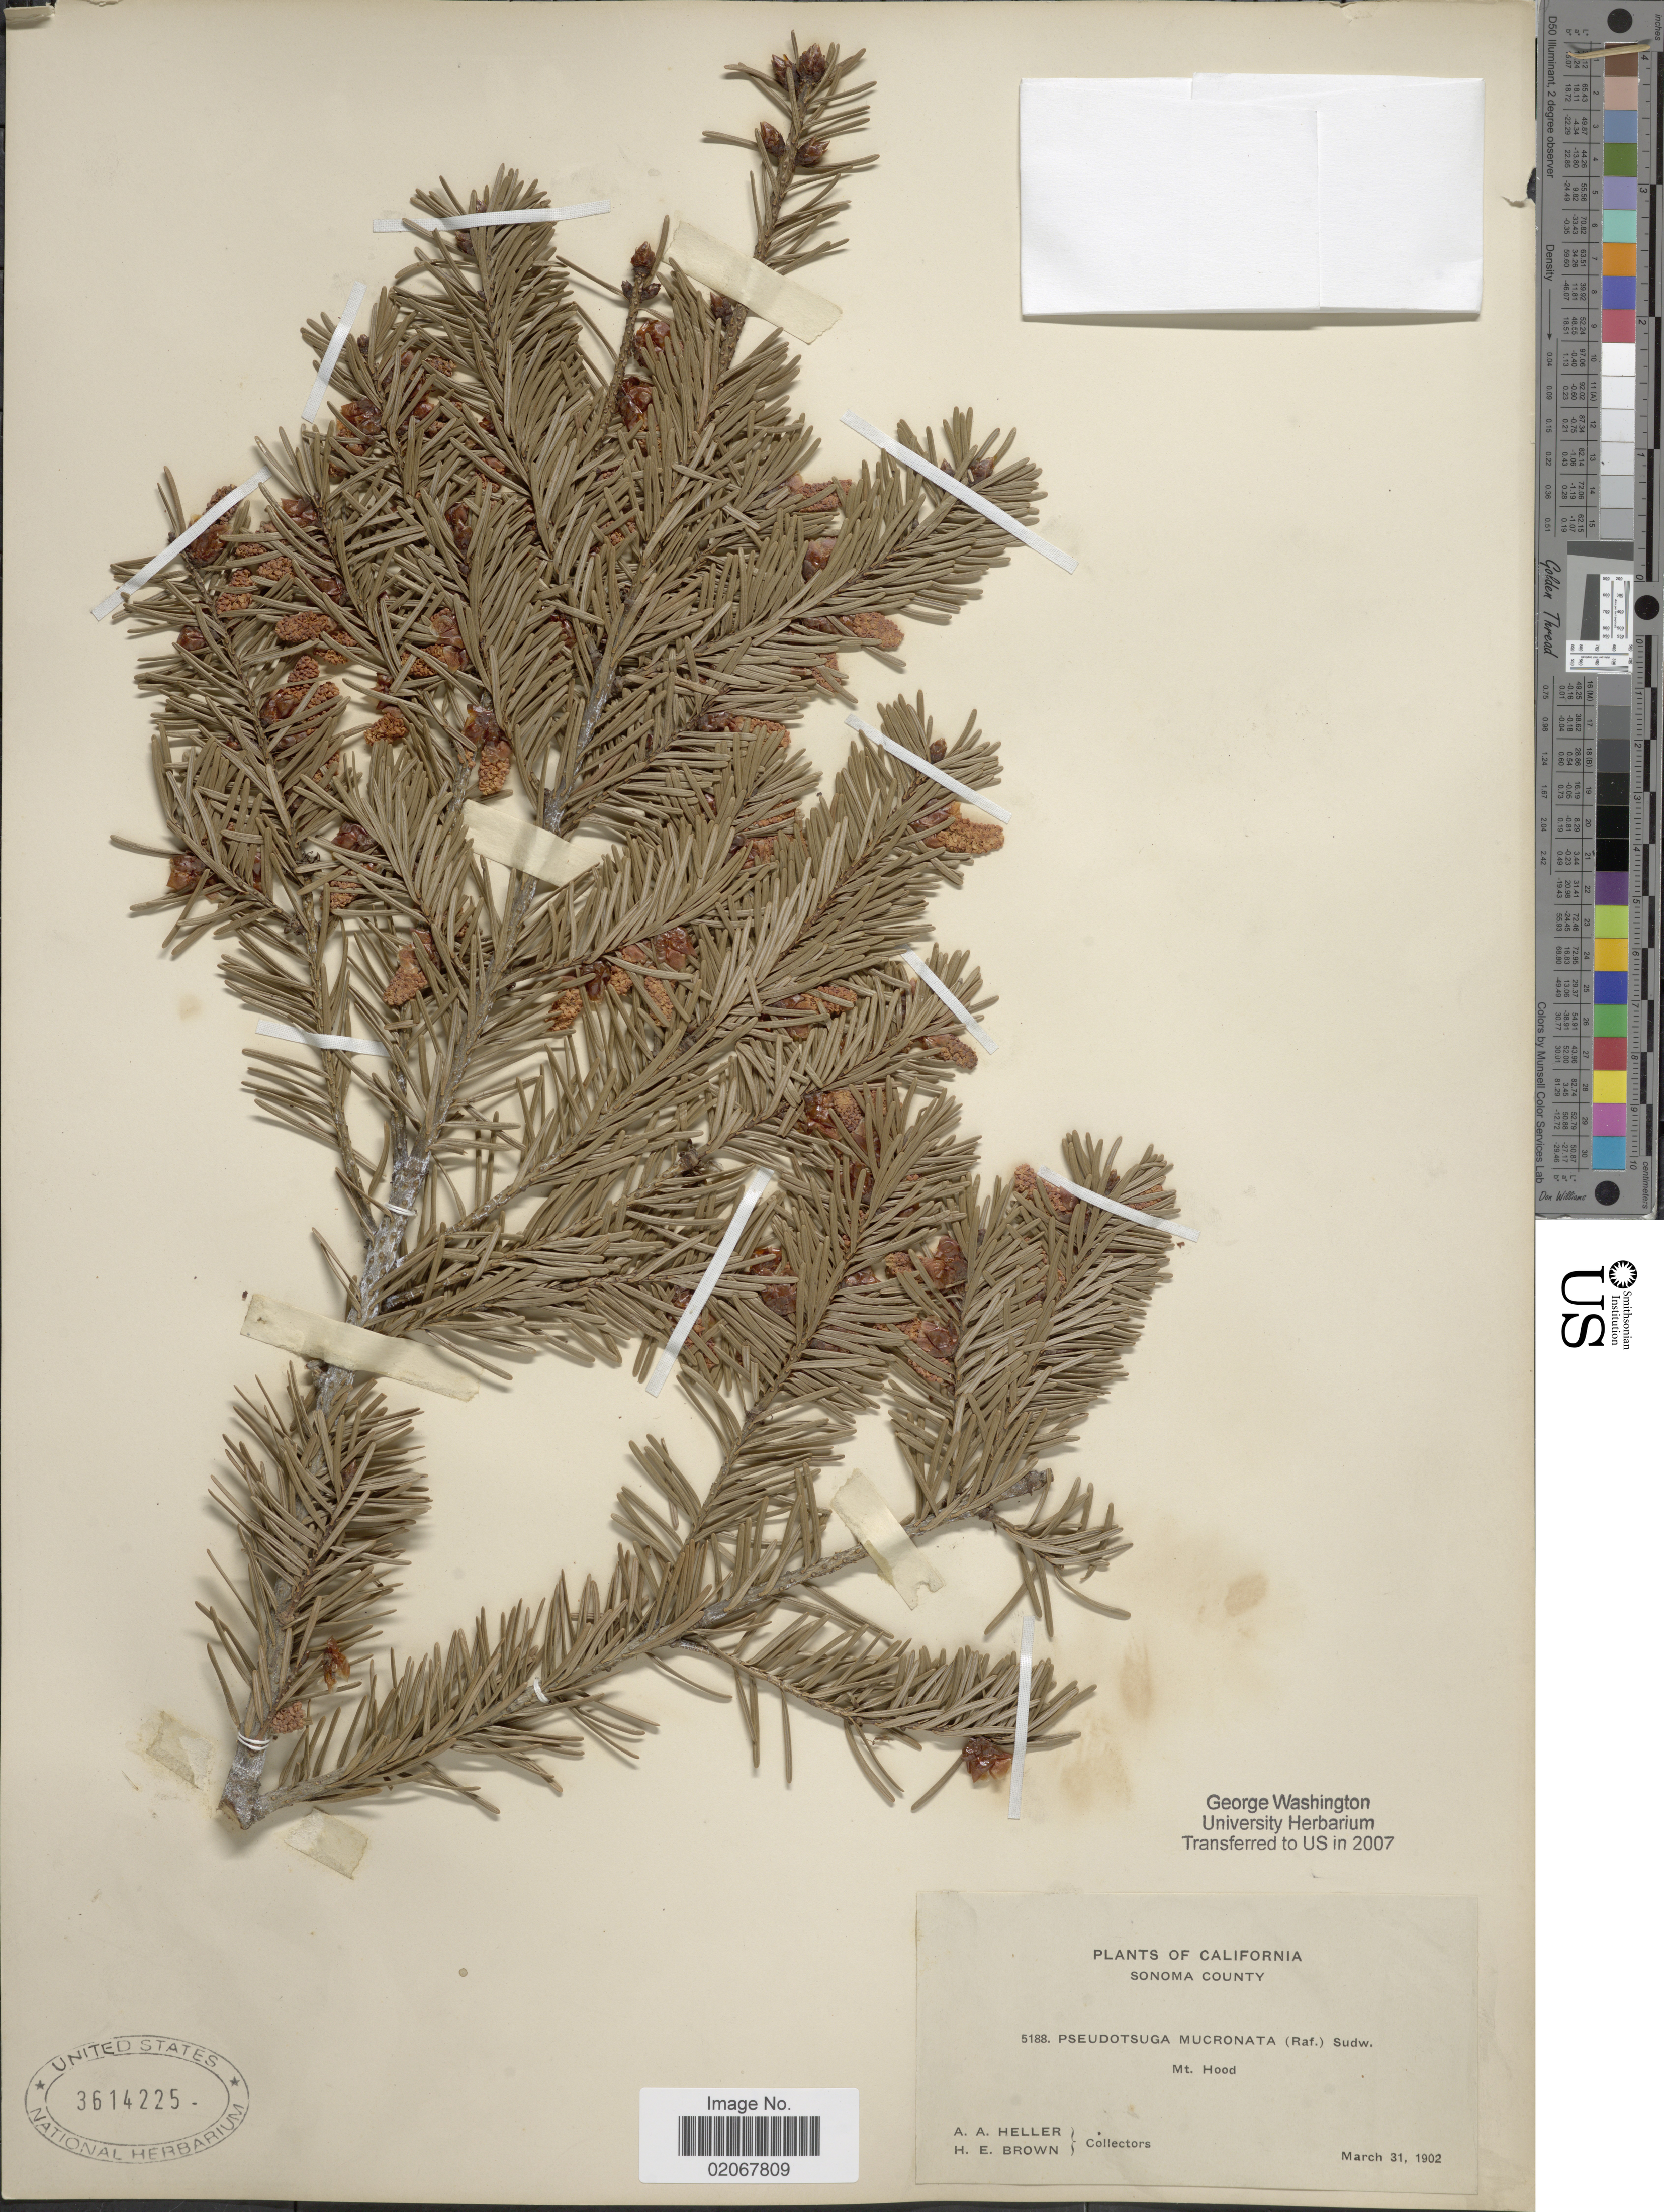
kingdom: Plantae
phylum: Tracheophyta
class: Pinopsida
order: Pinales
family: Pinaceae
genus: Pseudotsuga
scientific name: Pseudotsuga mucronata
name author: (Raf.) Sudw.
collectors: A. A. Heller & H. E. Brown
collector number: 5188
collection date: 1902-03-31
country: United States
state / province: California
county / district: Sonoma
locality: Sonoma County. Mt. Hood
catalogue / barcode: US 3614225